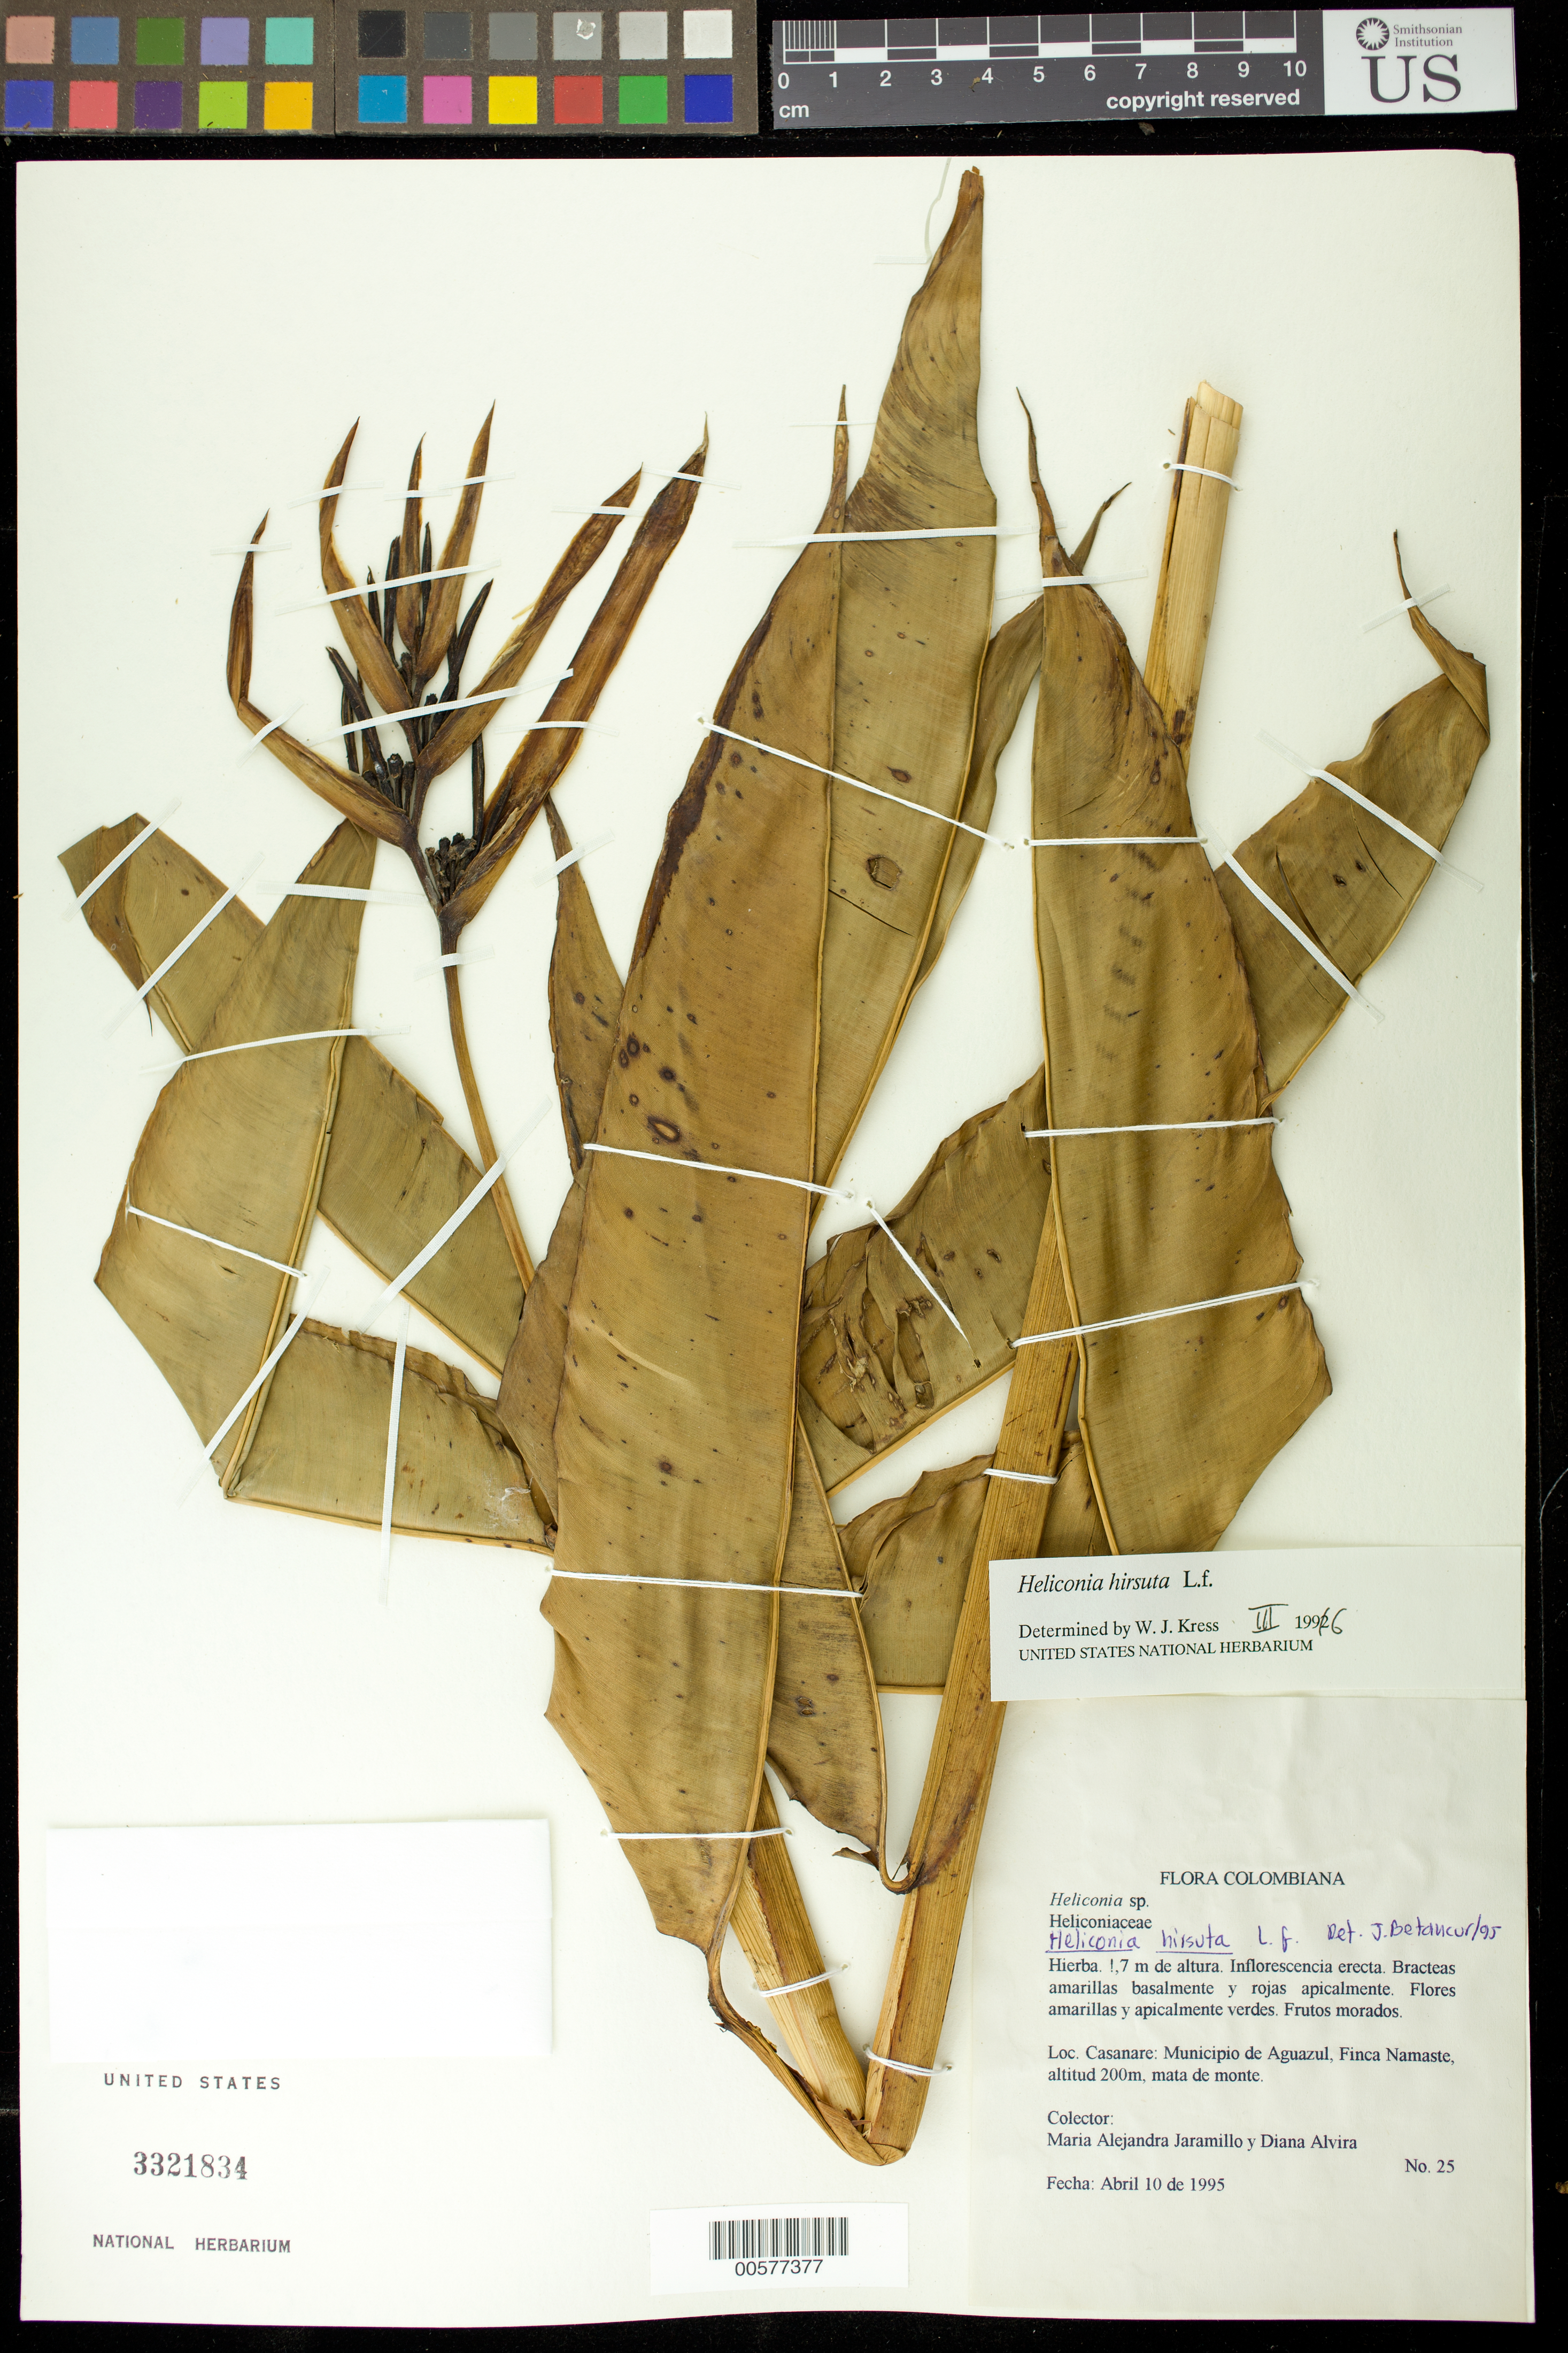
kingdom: Plantae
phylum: Tracheophyta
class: Liliopsida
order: Zingiberales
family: Heliconiaceae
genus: Heliconia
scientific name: Heliconia hirsuta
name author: L. f.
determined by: Betancur, J. C.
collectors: M. A. Jaramillo & D. Alvira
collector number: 25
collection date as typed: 10 Apr 1995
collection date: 1995-04-10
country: Colombia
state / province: Casanare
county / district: Aguazul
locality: Finca Namaste.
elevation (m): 200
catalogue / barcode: US 3321834